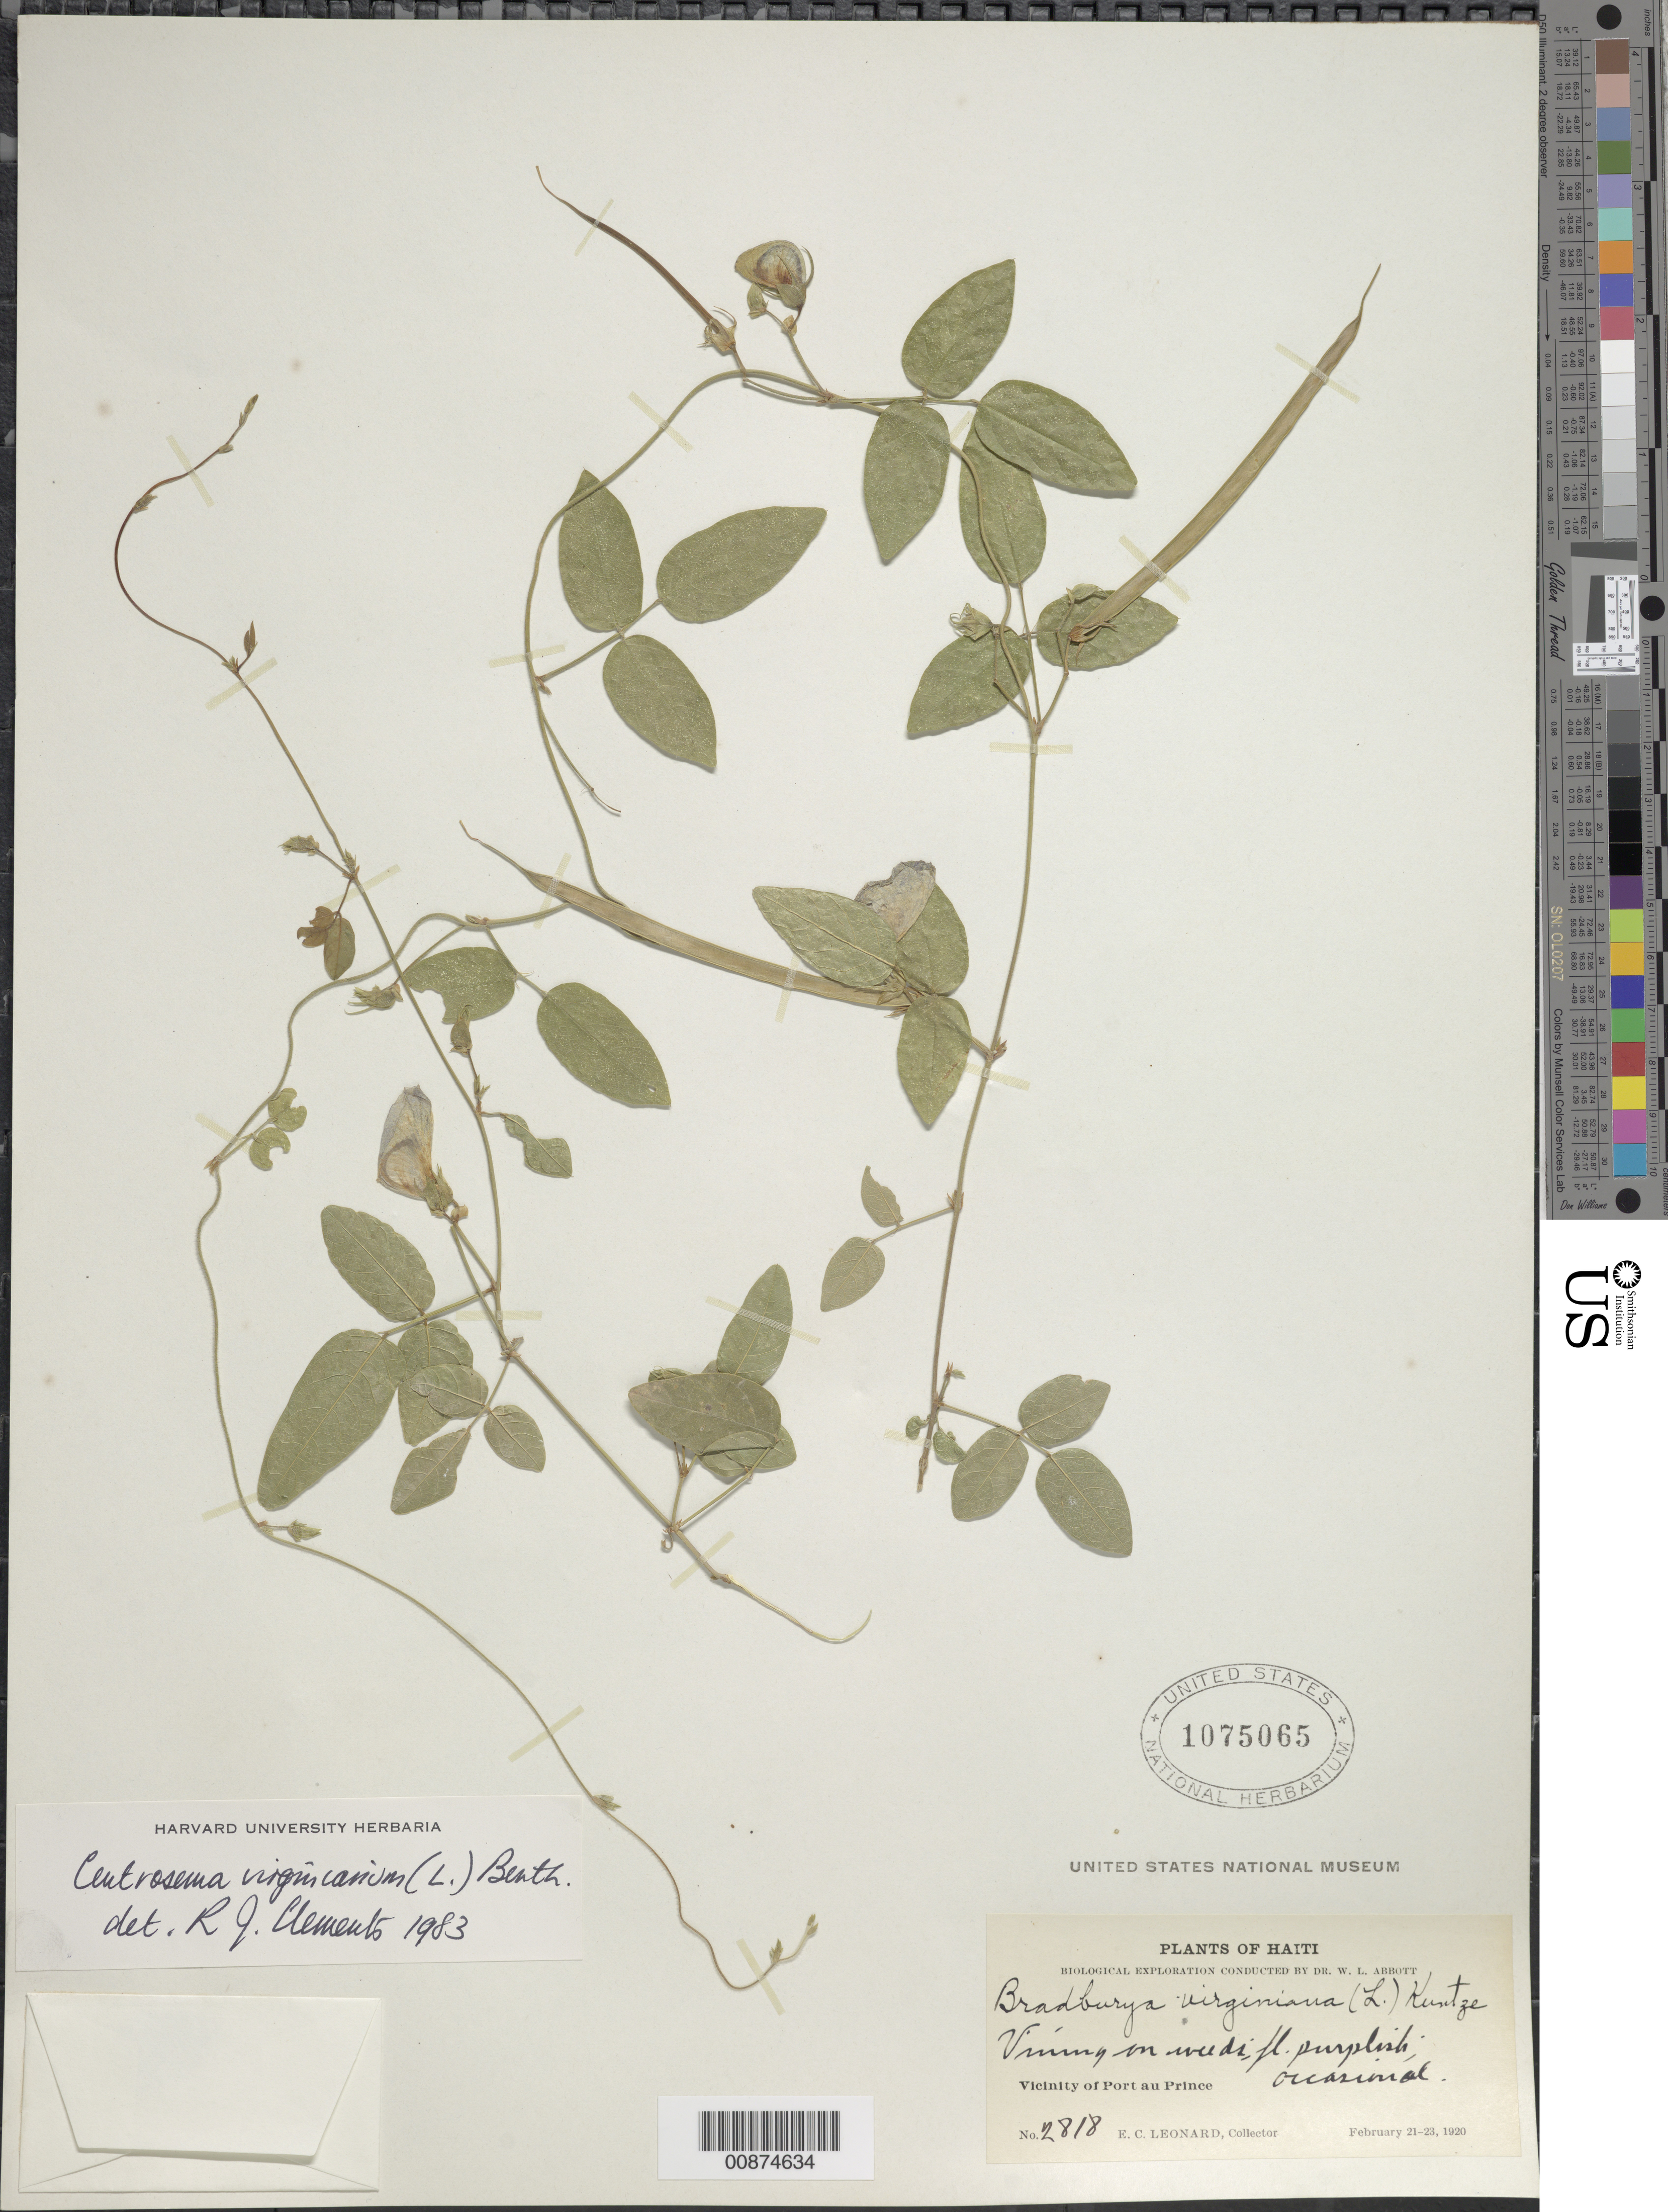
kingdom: Plantae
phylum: Tracheophyta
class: Magnoliopsida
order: Fabales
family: Fabaceae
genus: Centrosema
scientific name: Centrosema virginianum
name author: (L.) Benth.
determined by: Clements, R. J.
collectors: E. C. Leonard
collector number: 2818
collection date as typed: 21 Feb 1920 to 23 Feb 1920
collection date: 1920-02-21/1920-02-23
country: Haiti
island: Hispaniola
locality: Vicinity of Port au Prince.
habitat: Vining on weeds.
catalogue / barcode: US 1075065